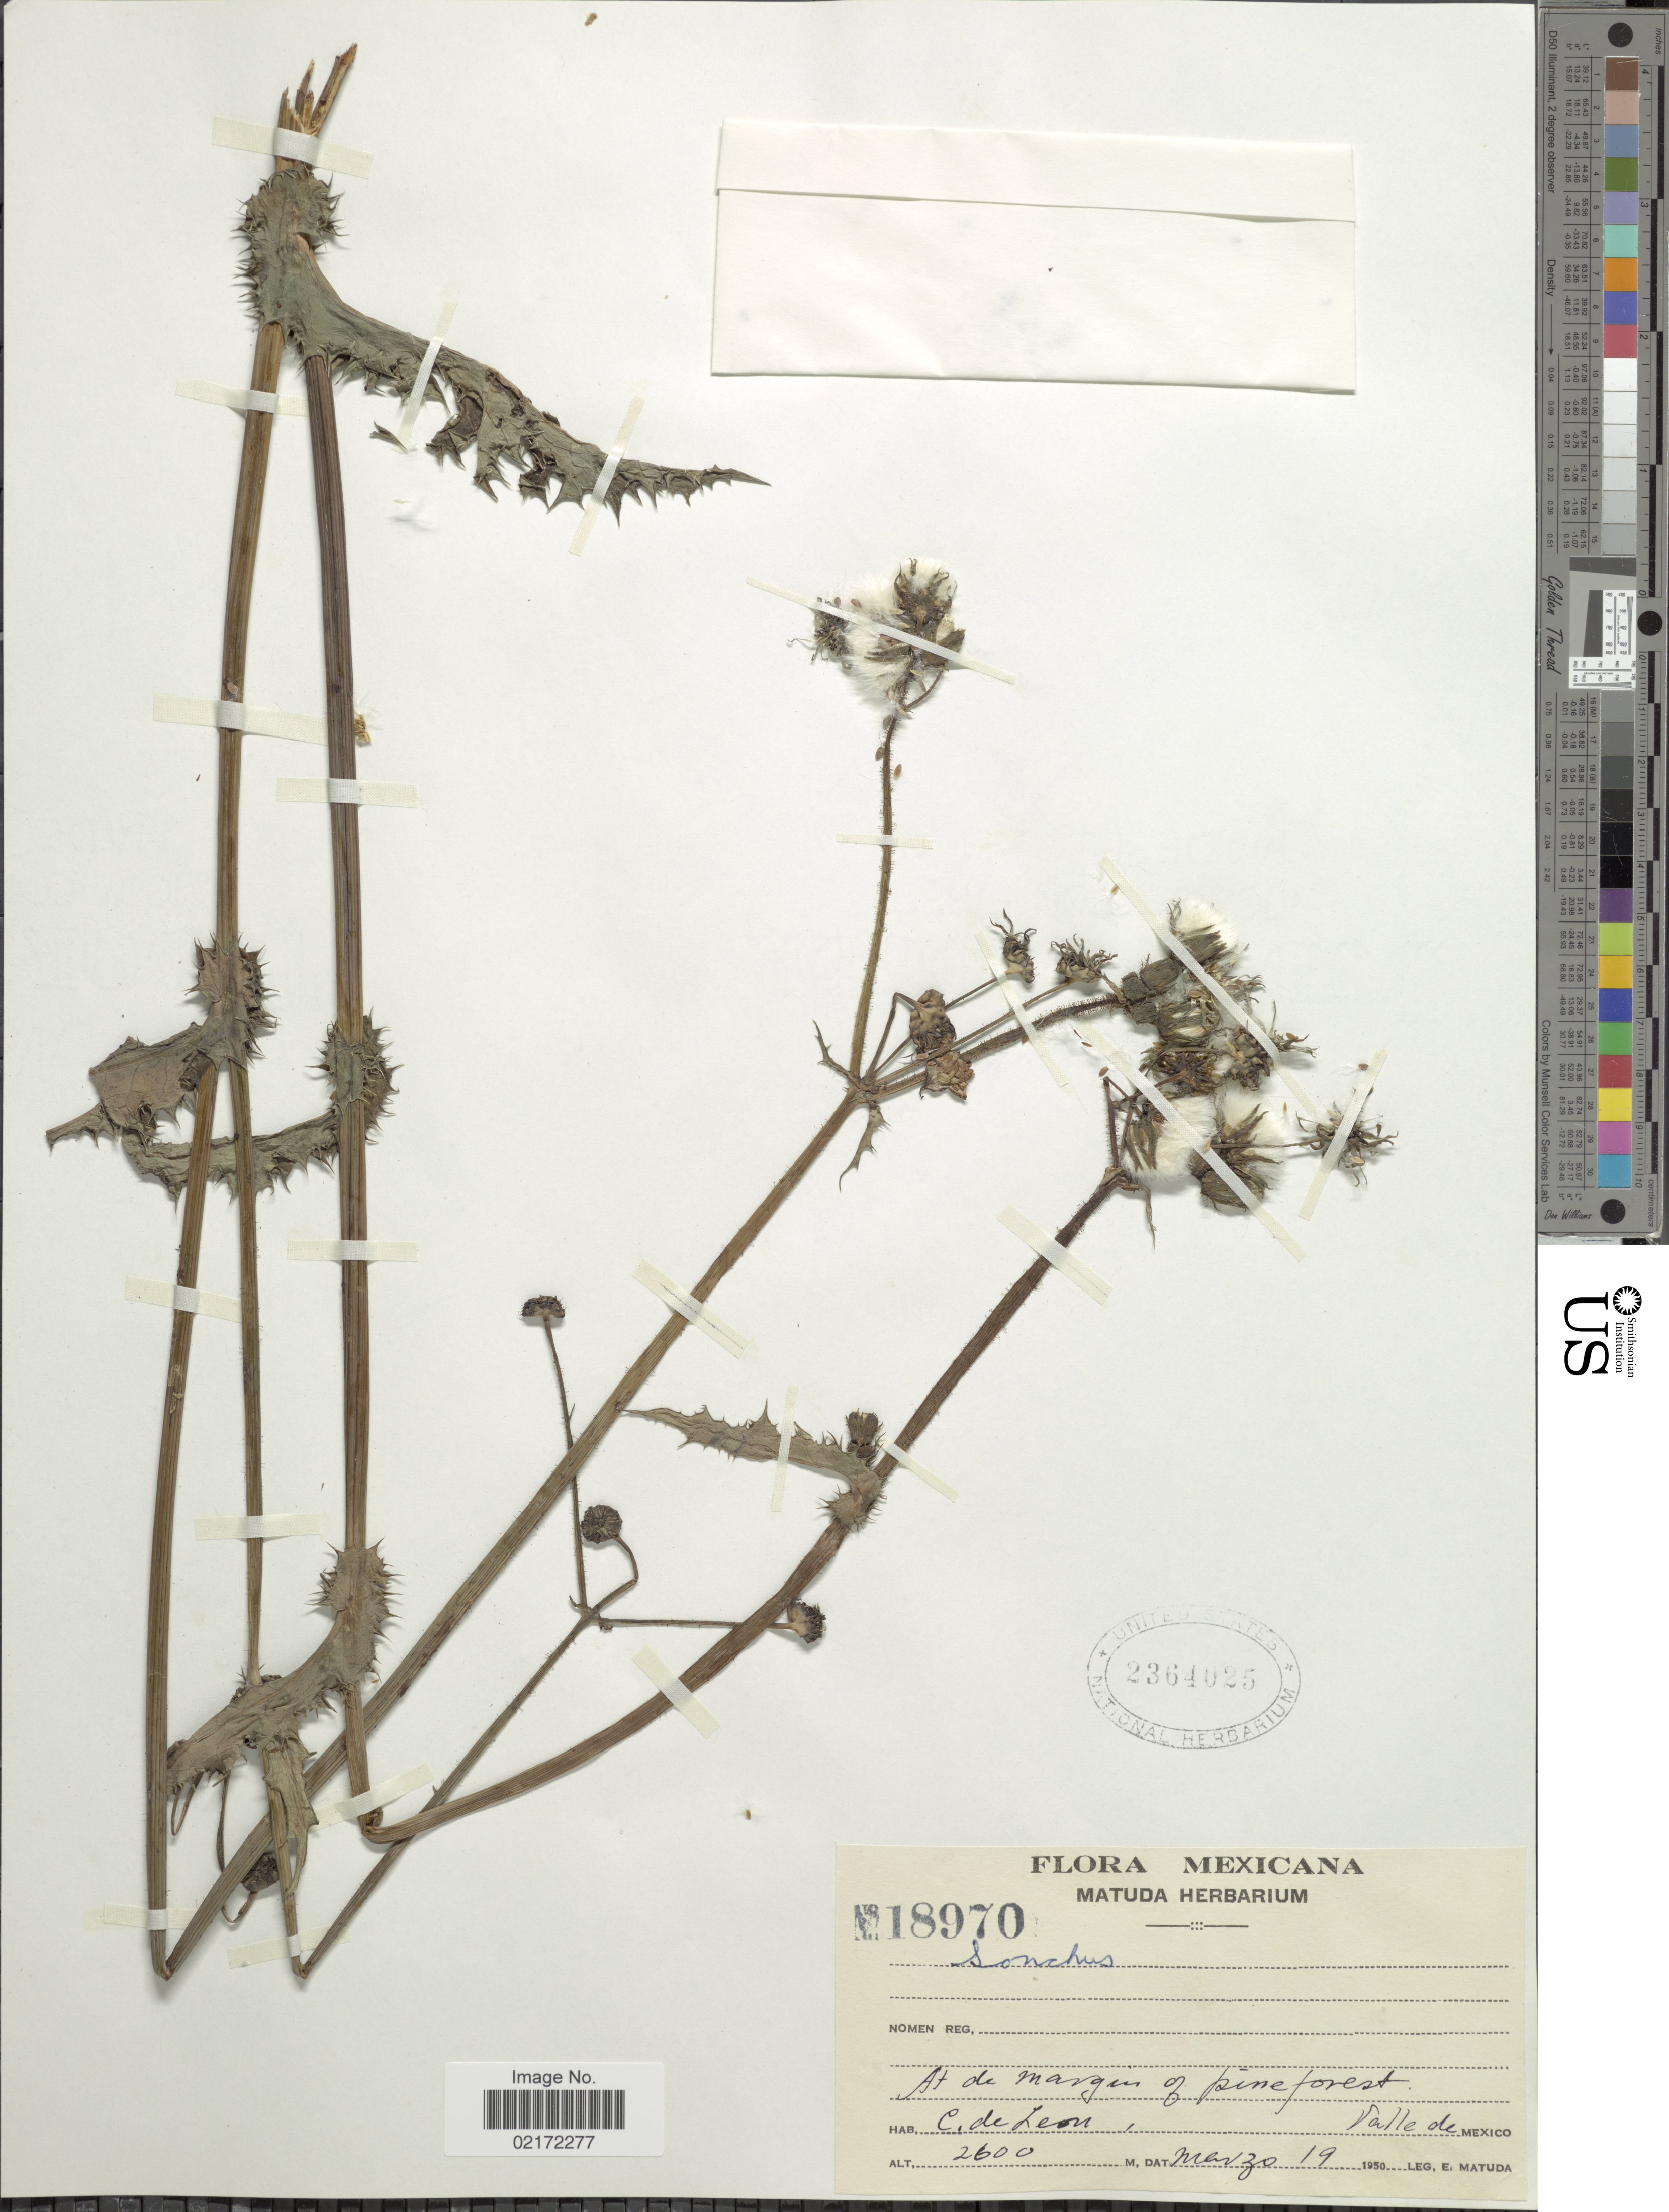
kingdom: Plantae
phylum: Tracheophyta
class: Magnoliopsida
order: Asterales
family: Asteraceae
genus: Sonchus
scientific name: Sonchus sp.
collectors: E. Matuda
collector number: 18970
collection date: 1950-03-20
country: Mexico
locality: At de margin of pine forest. C. de Leon, Valle de Mexico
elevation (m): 2600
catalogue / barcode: US 2364025